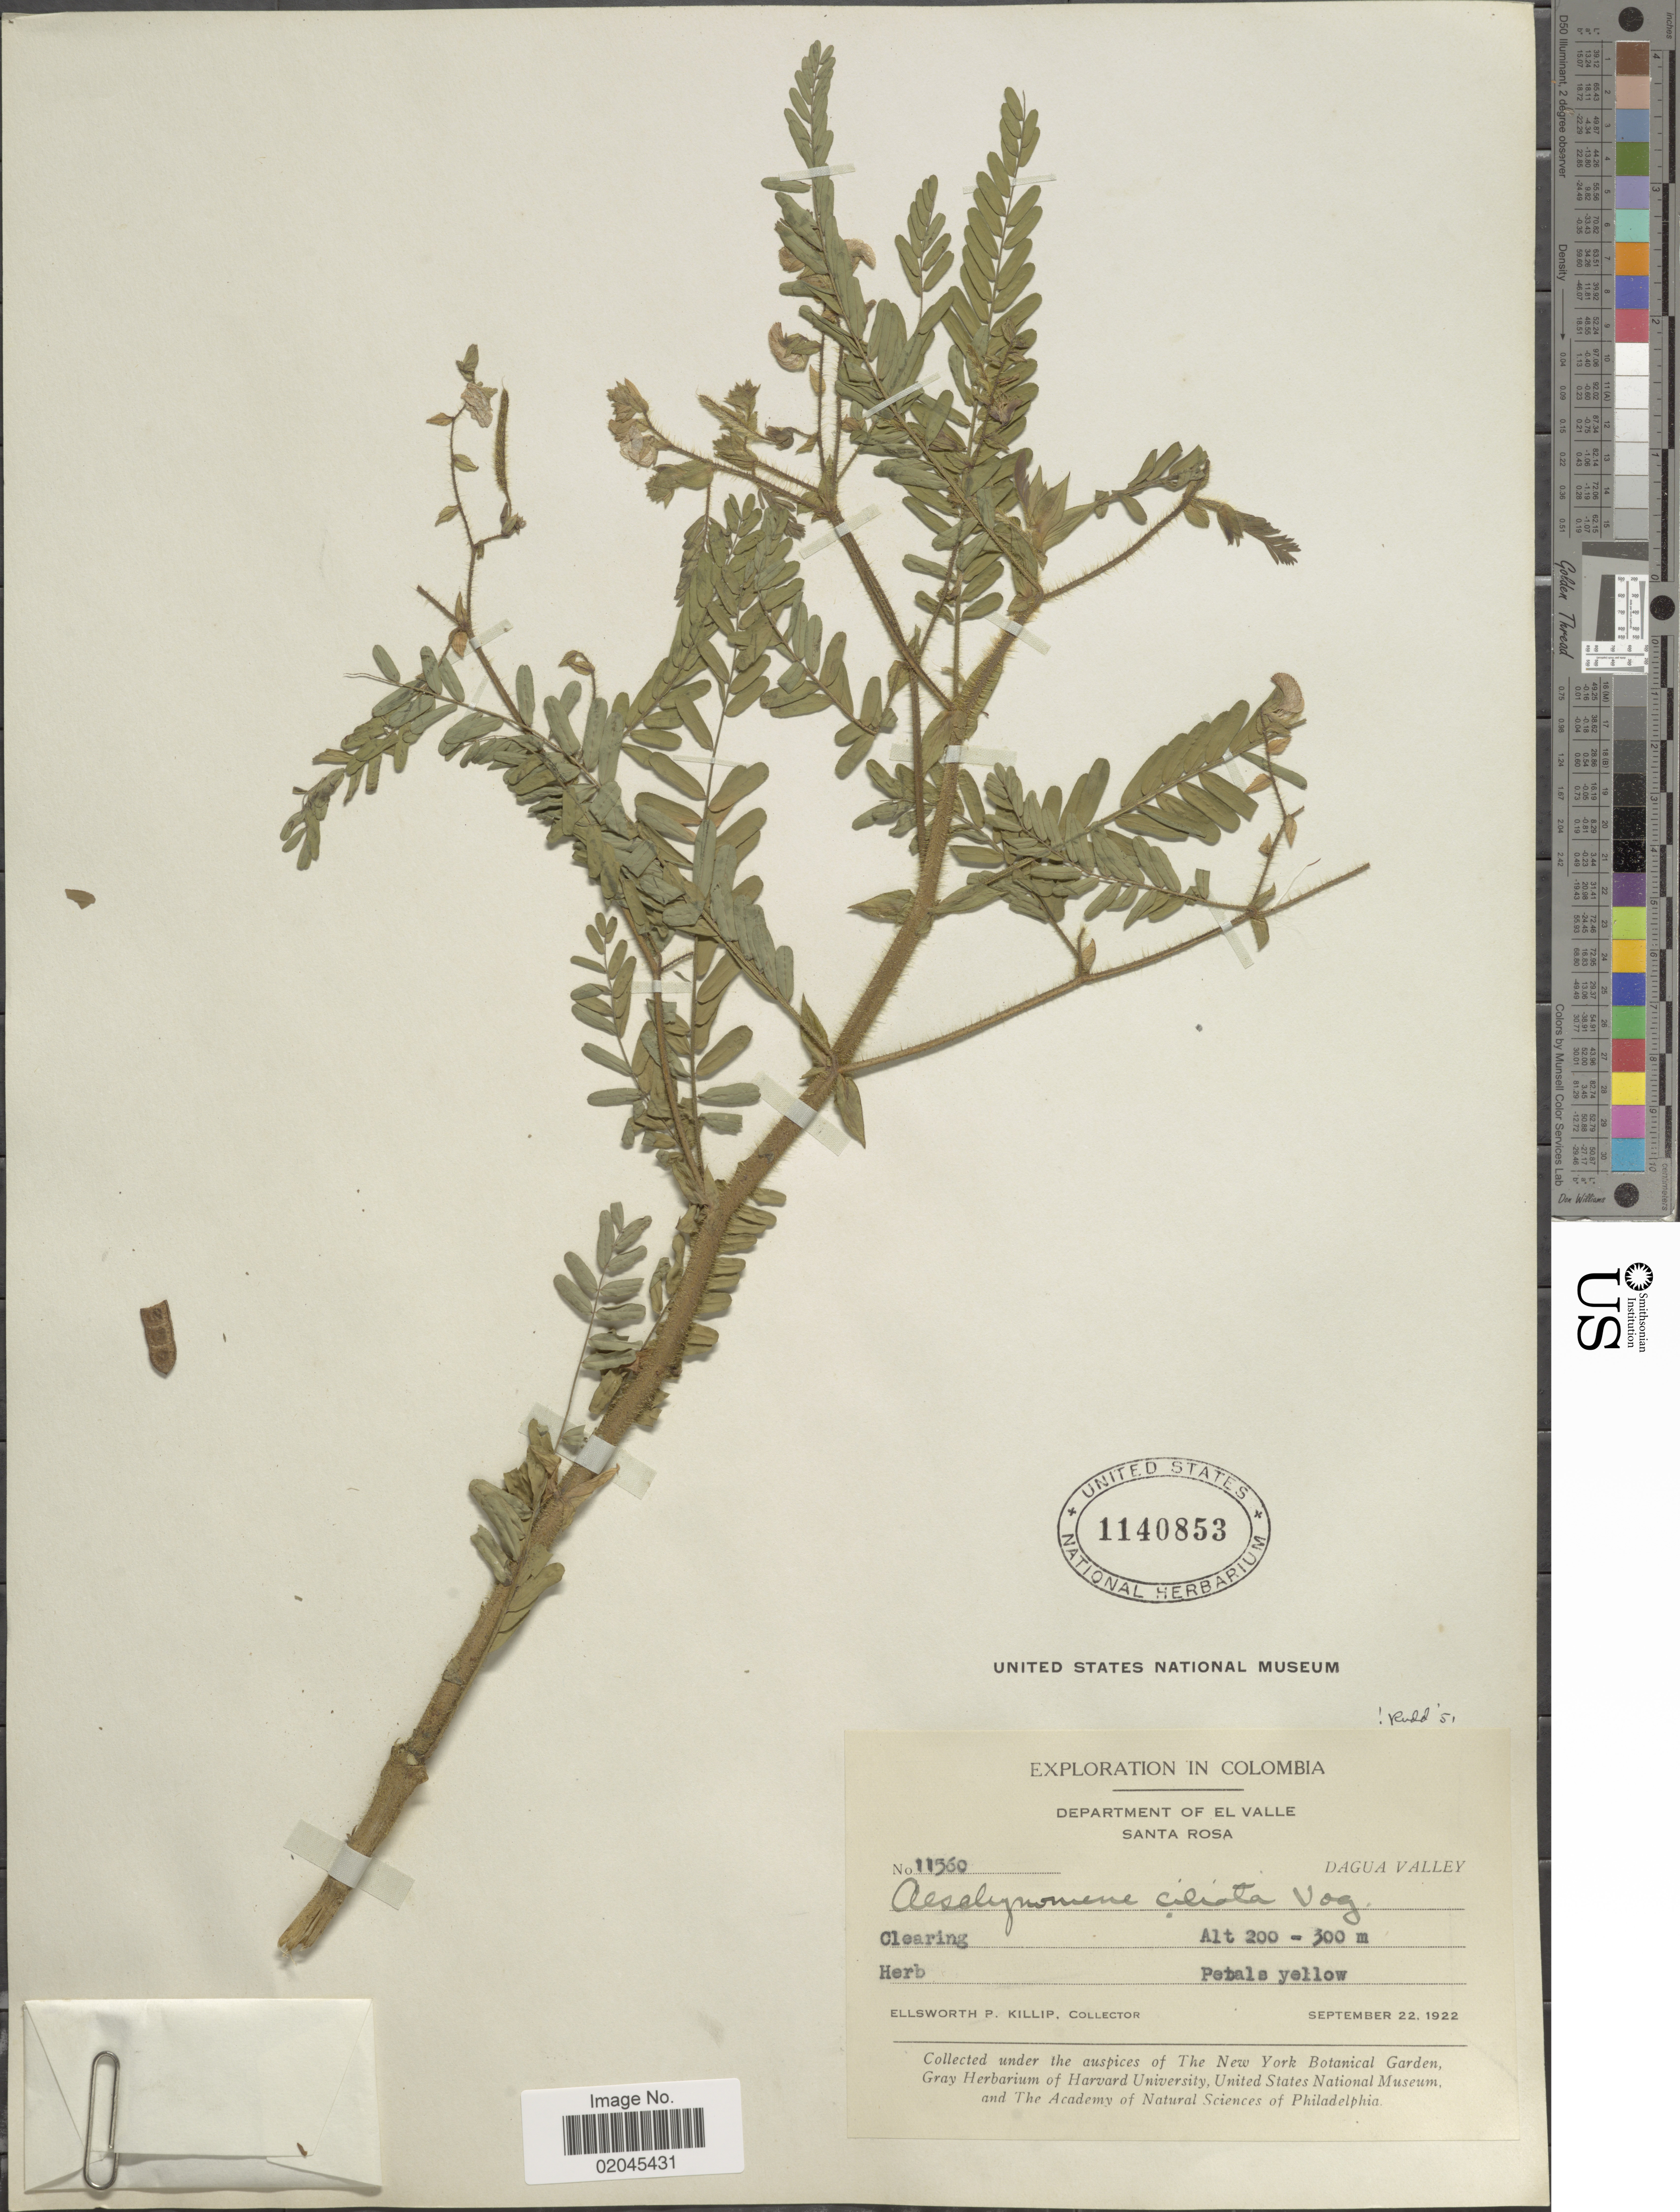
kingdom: Plantae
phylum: Tracheophyta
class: Magnoliopsida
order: Fabales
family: Fabaceae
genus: Aeschynomene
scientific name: Aeschynomene ciliata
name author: Vogel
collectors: E. P. Killip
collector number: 11560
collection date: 1922-09-22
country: Colombia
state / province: Valle del Cauca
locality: Departament of El Valle, Santa Rosa, Dagua Valley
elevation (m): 200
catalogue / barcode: US 1140853